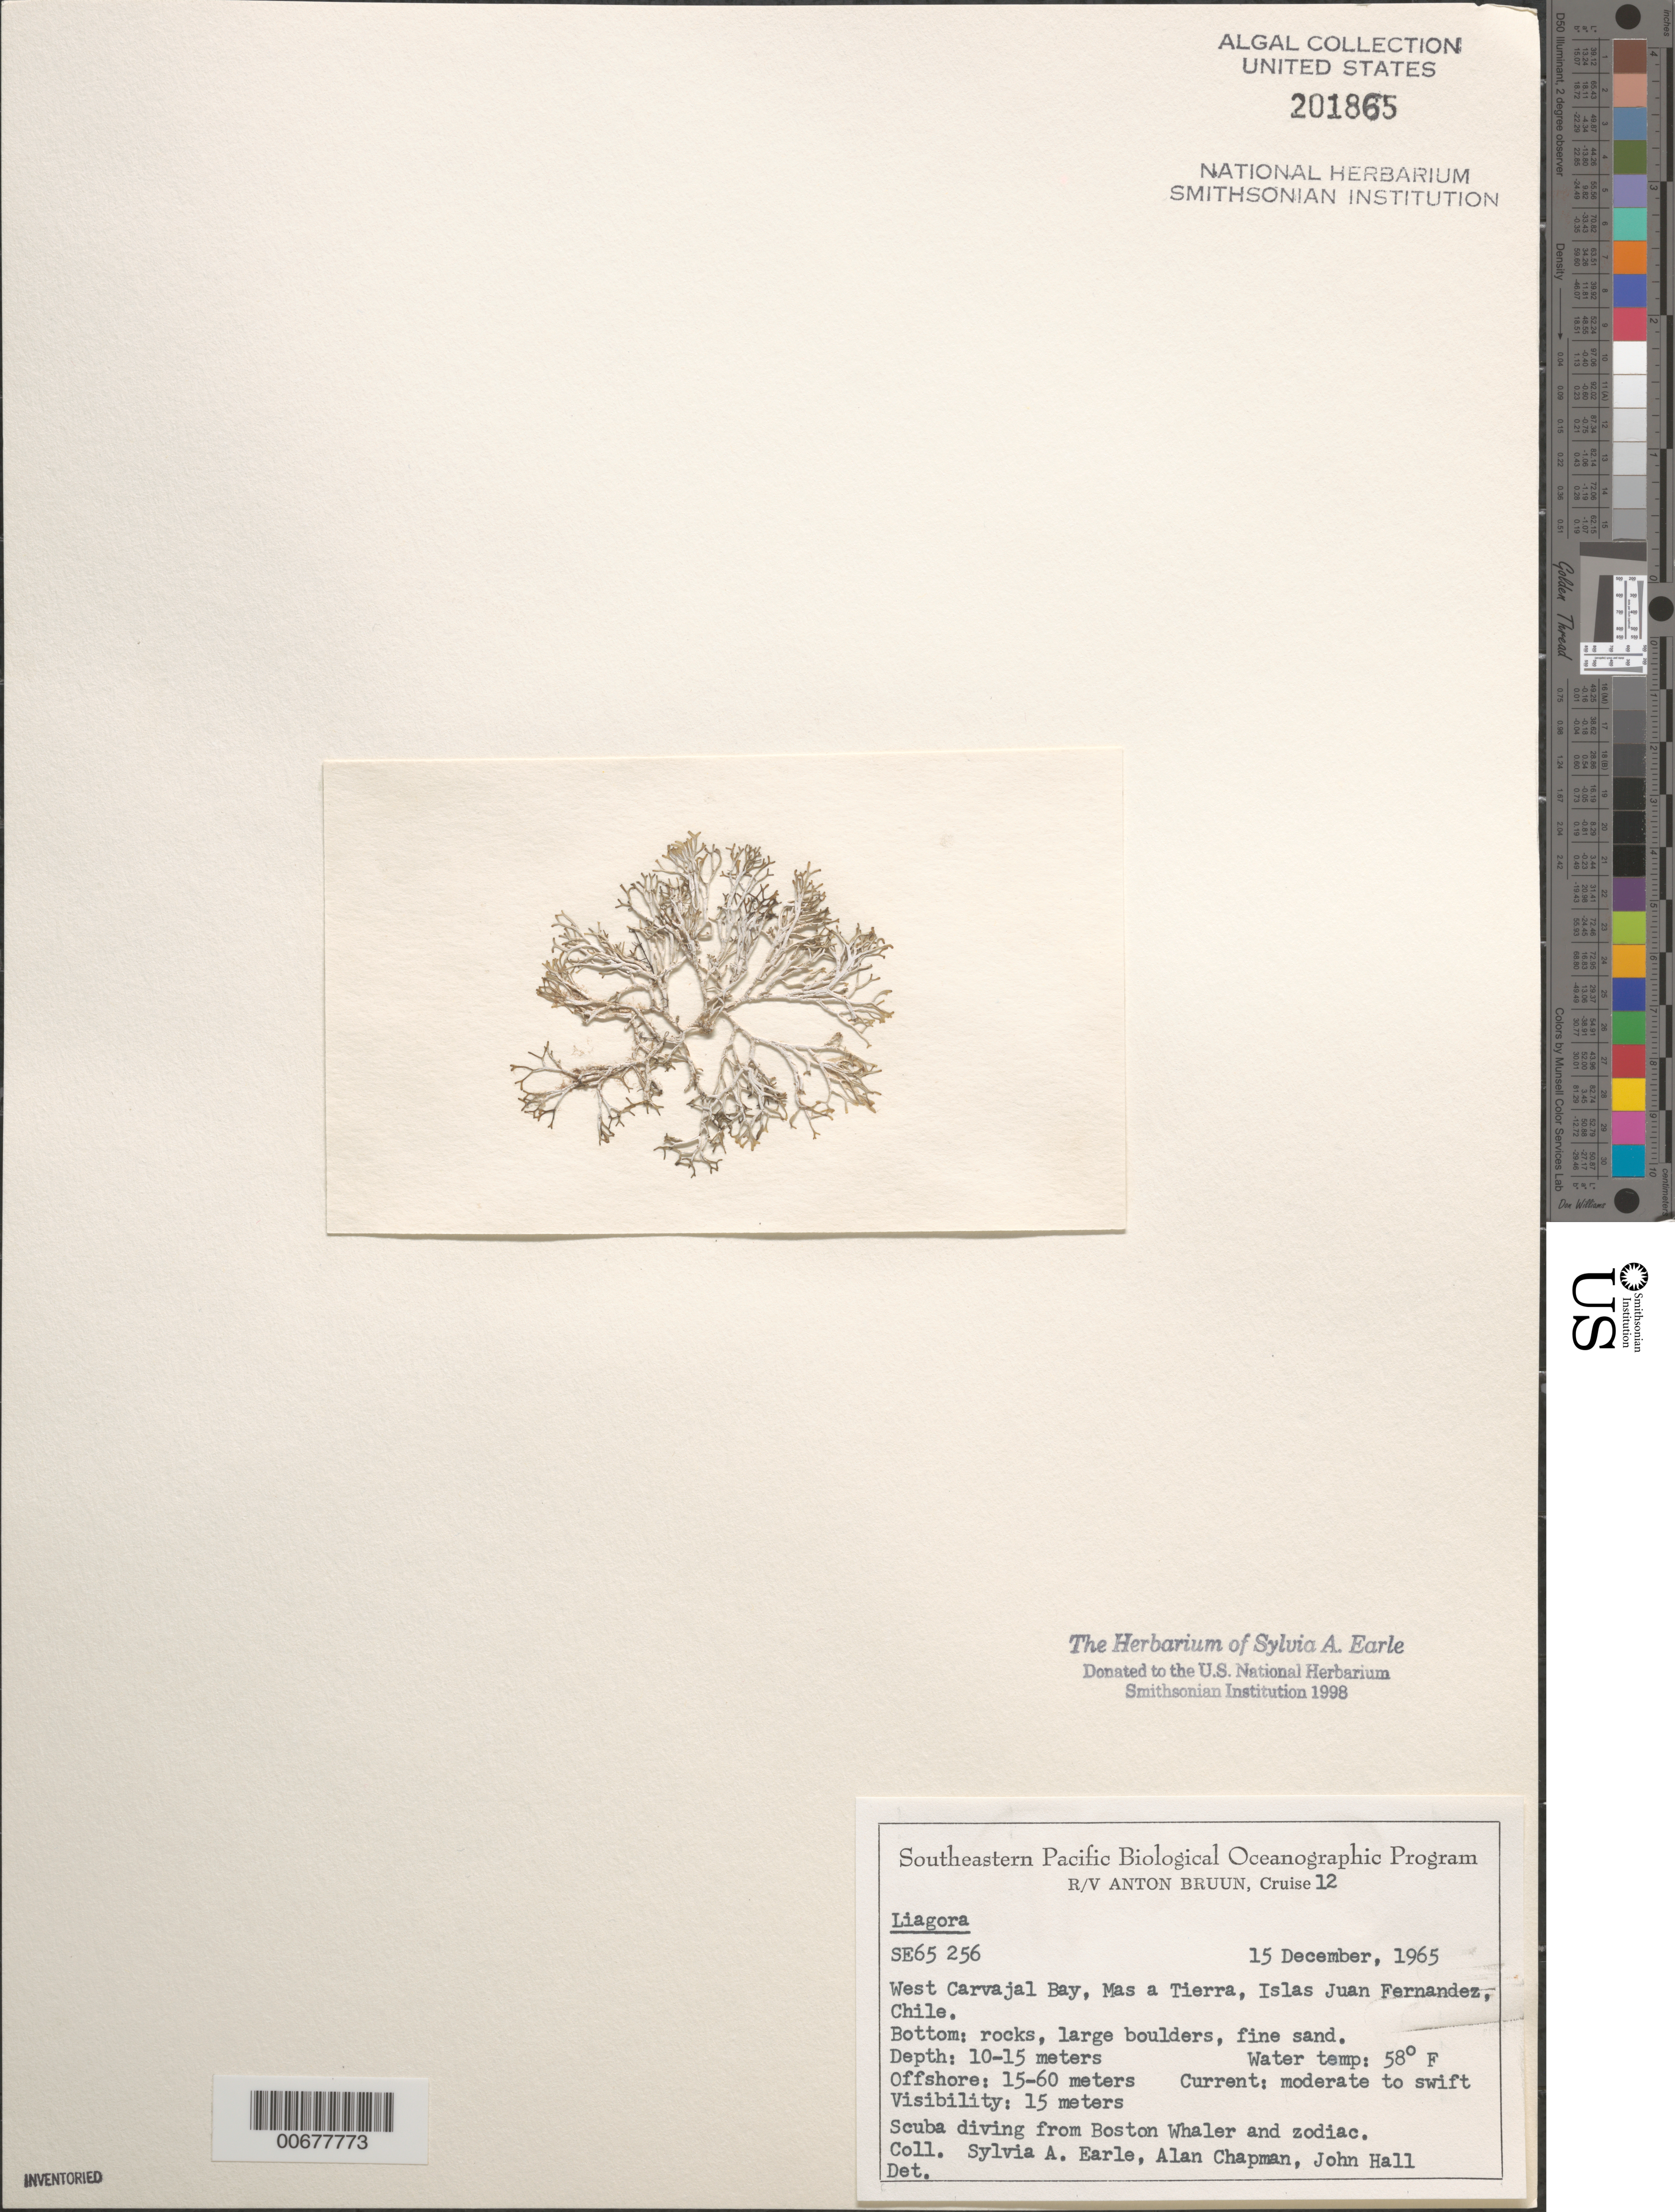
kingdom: Plantae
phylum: Rhodophyta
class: Florideophyceae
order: Nemaliales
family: Liagoraceae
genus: Liagora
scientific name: Liagora sp.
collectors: S. A. Earle, A. Chapman & J. Hall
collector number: SE 65256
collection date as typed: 15 Dec 1965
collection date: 1965-12-15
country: Chile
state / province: Valparaíso (V)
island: Isla Más a Tierra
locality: West Carvajal Bay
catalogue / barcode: US 201865